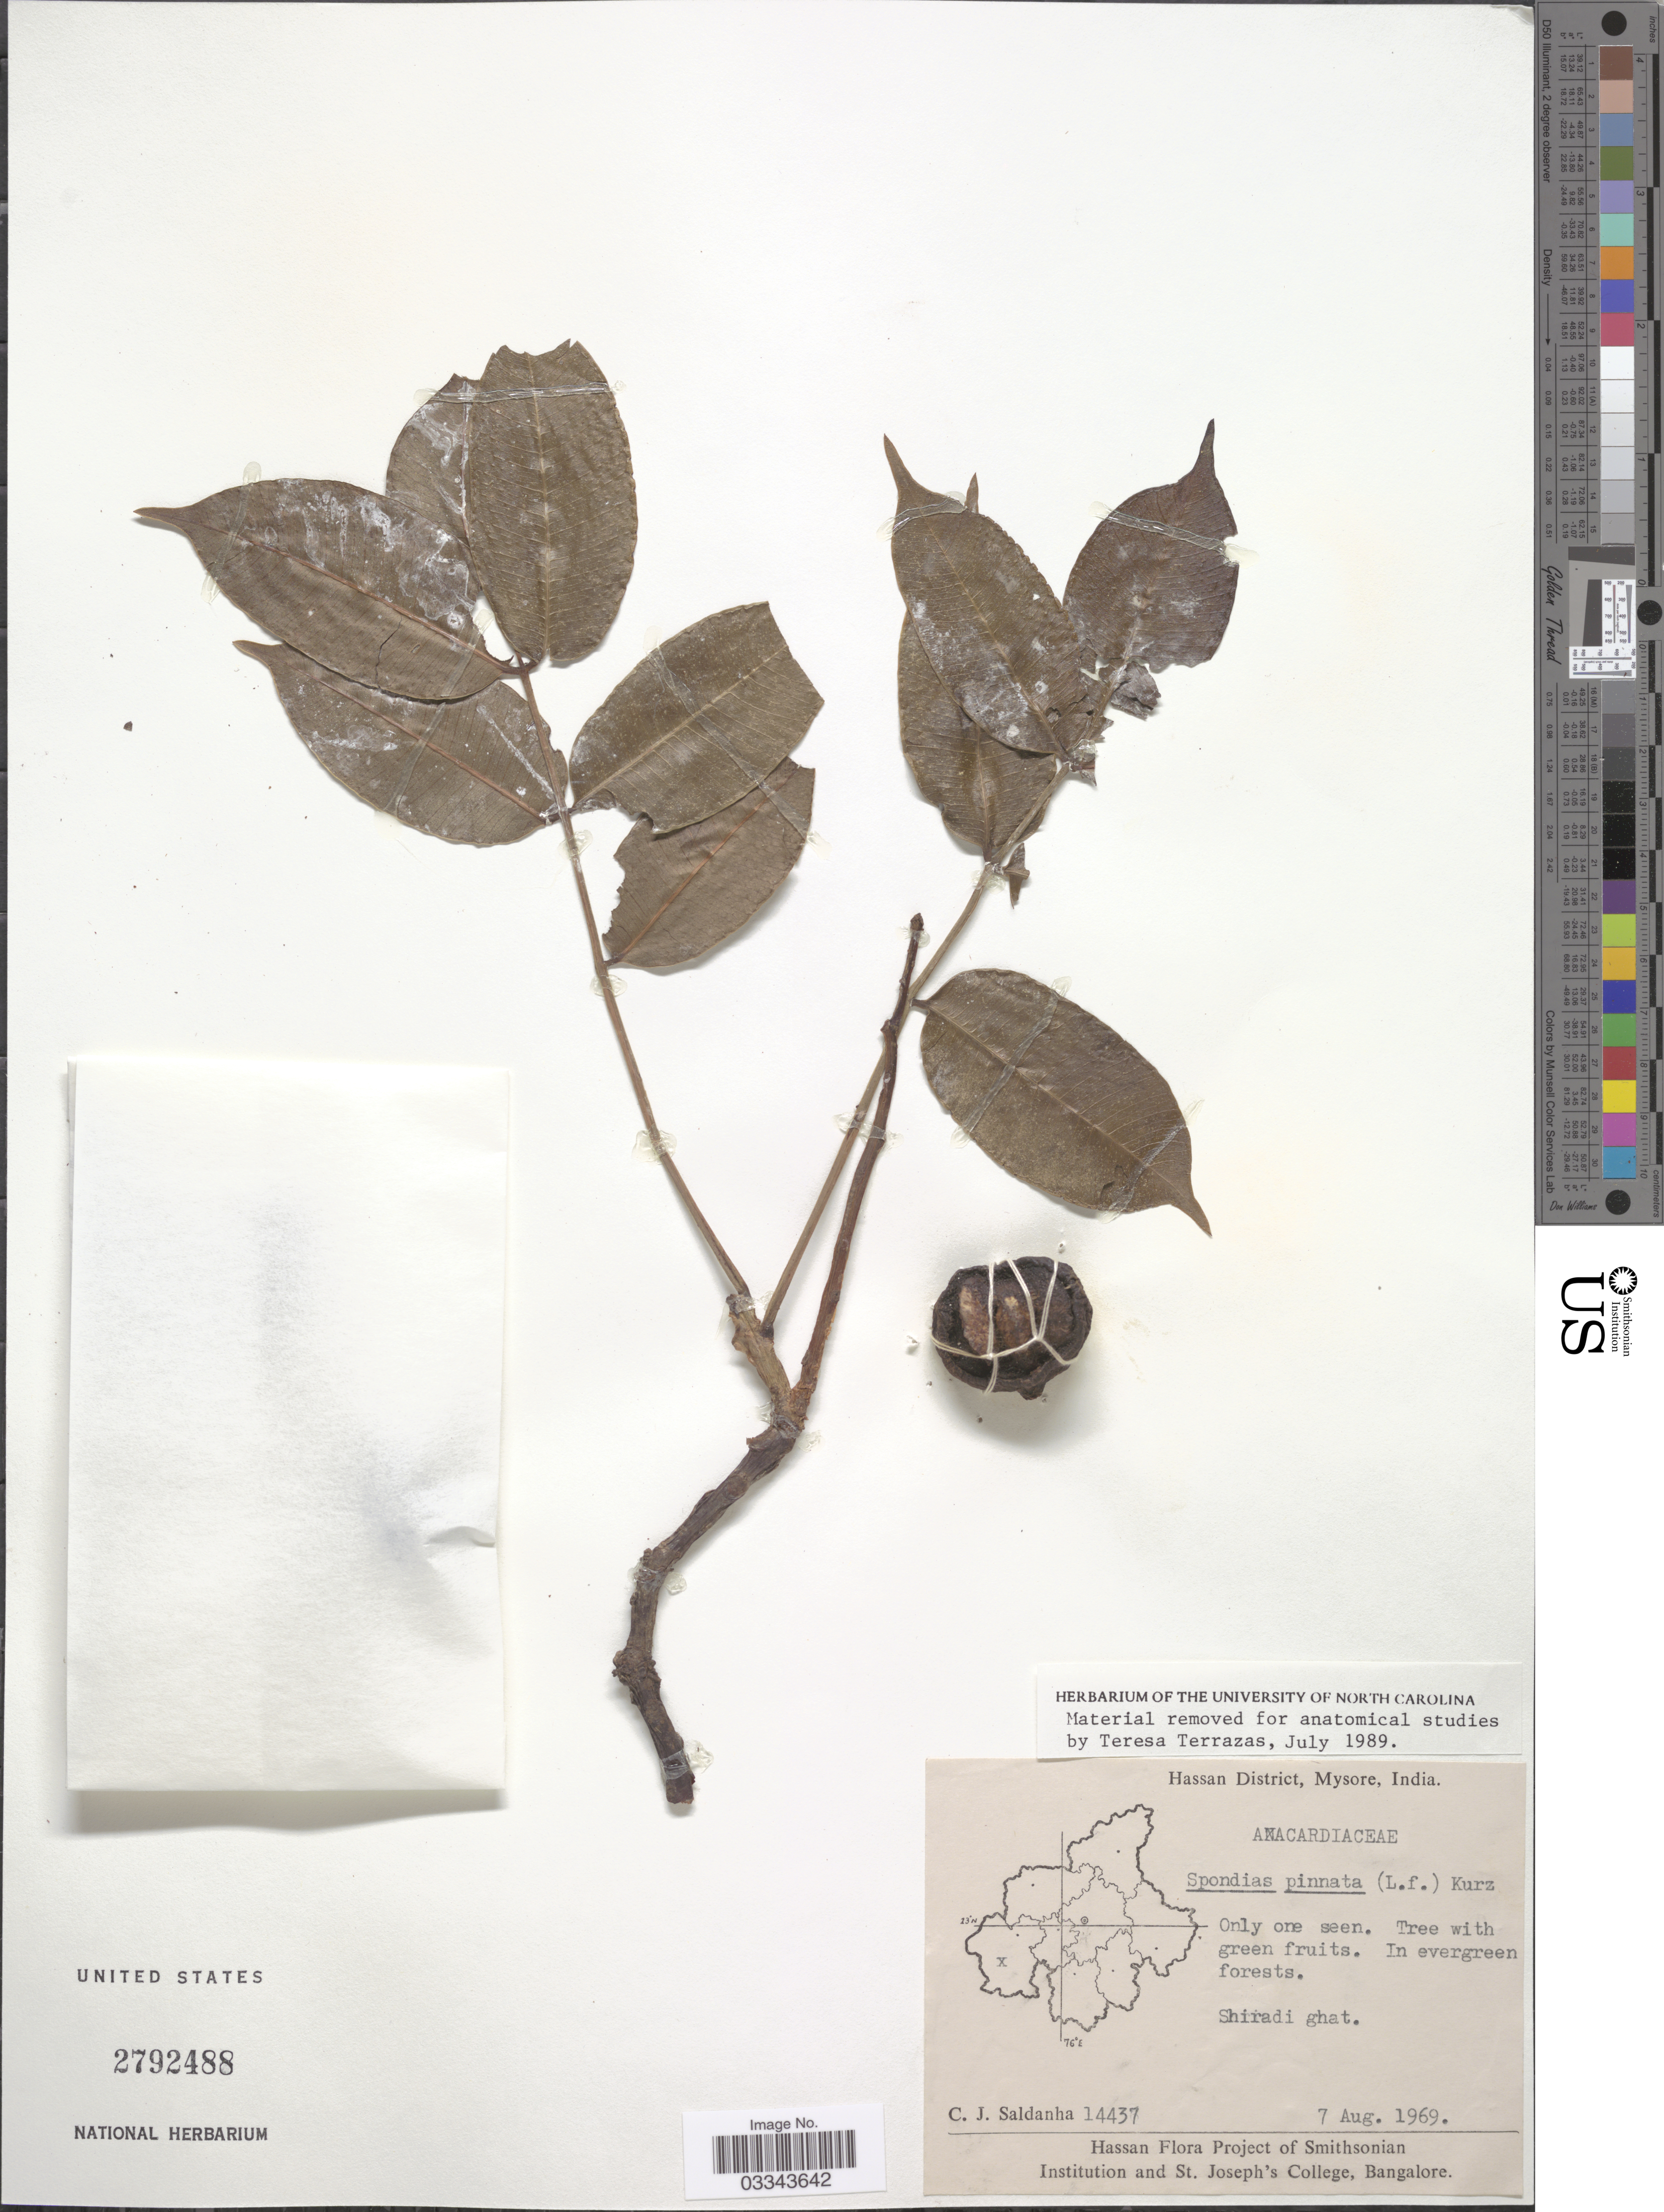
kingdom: Plantae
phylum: Tracheophyta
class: Magnoliopsida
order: Sapindales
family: Anacardiaceae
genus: Spondias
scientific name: Spondias pinnata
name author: (L. f.) Kurz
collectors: C. J. Saldanha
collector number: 14437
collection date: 1969-08-07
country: India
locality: Hassan District, Mysore. Shiradi ghat.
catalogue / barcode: US 2792488